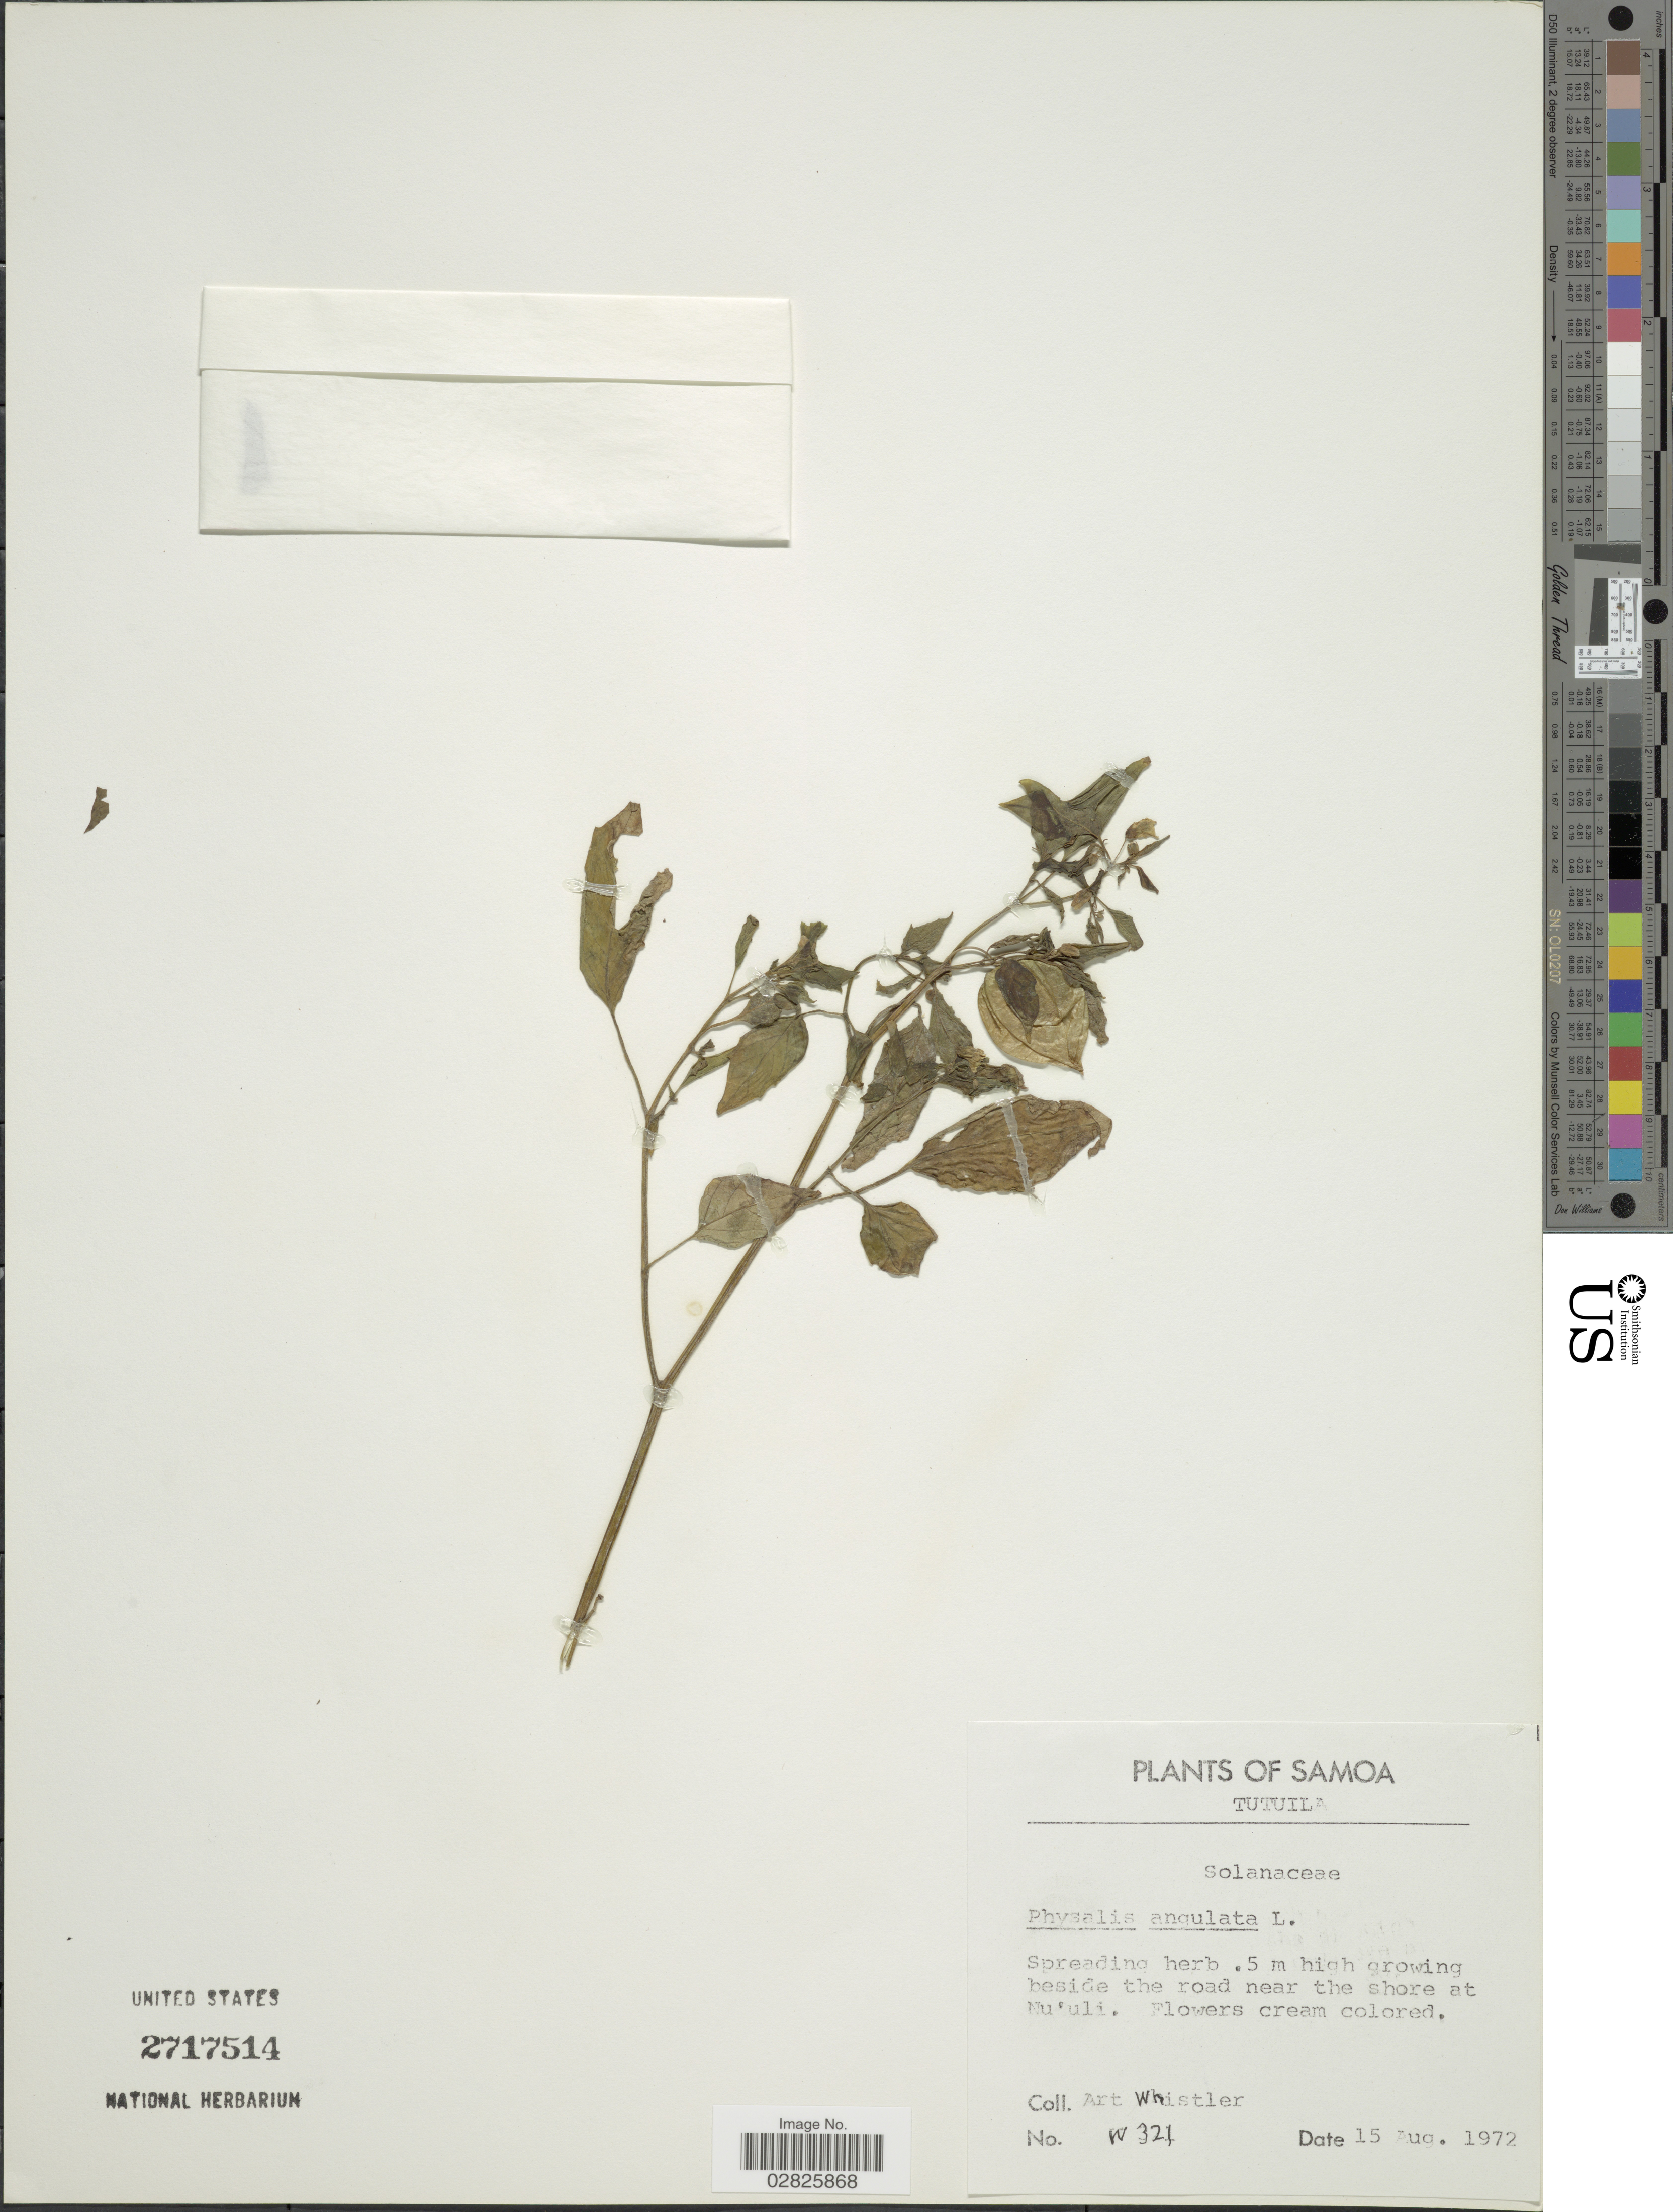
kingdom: Plantae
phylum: Tracheophyta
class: Magnoliopsida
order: Solanales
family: Solanaceae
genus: Physalis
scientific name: Physalis angulata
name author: L.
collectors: A. Whistler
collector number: W321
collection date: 1972-08-15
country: American Samoa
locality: Samoa. Tutuila.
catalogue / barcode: US 2717514